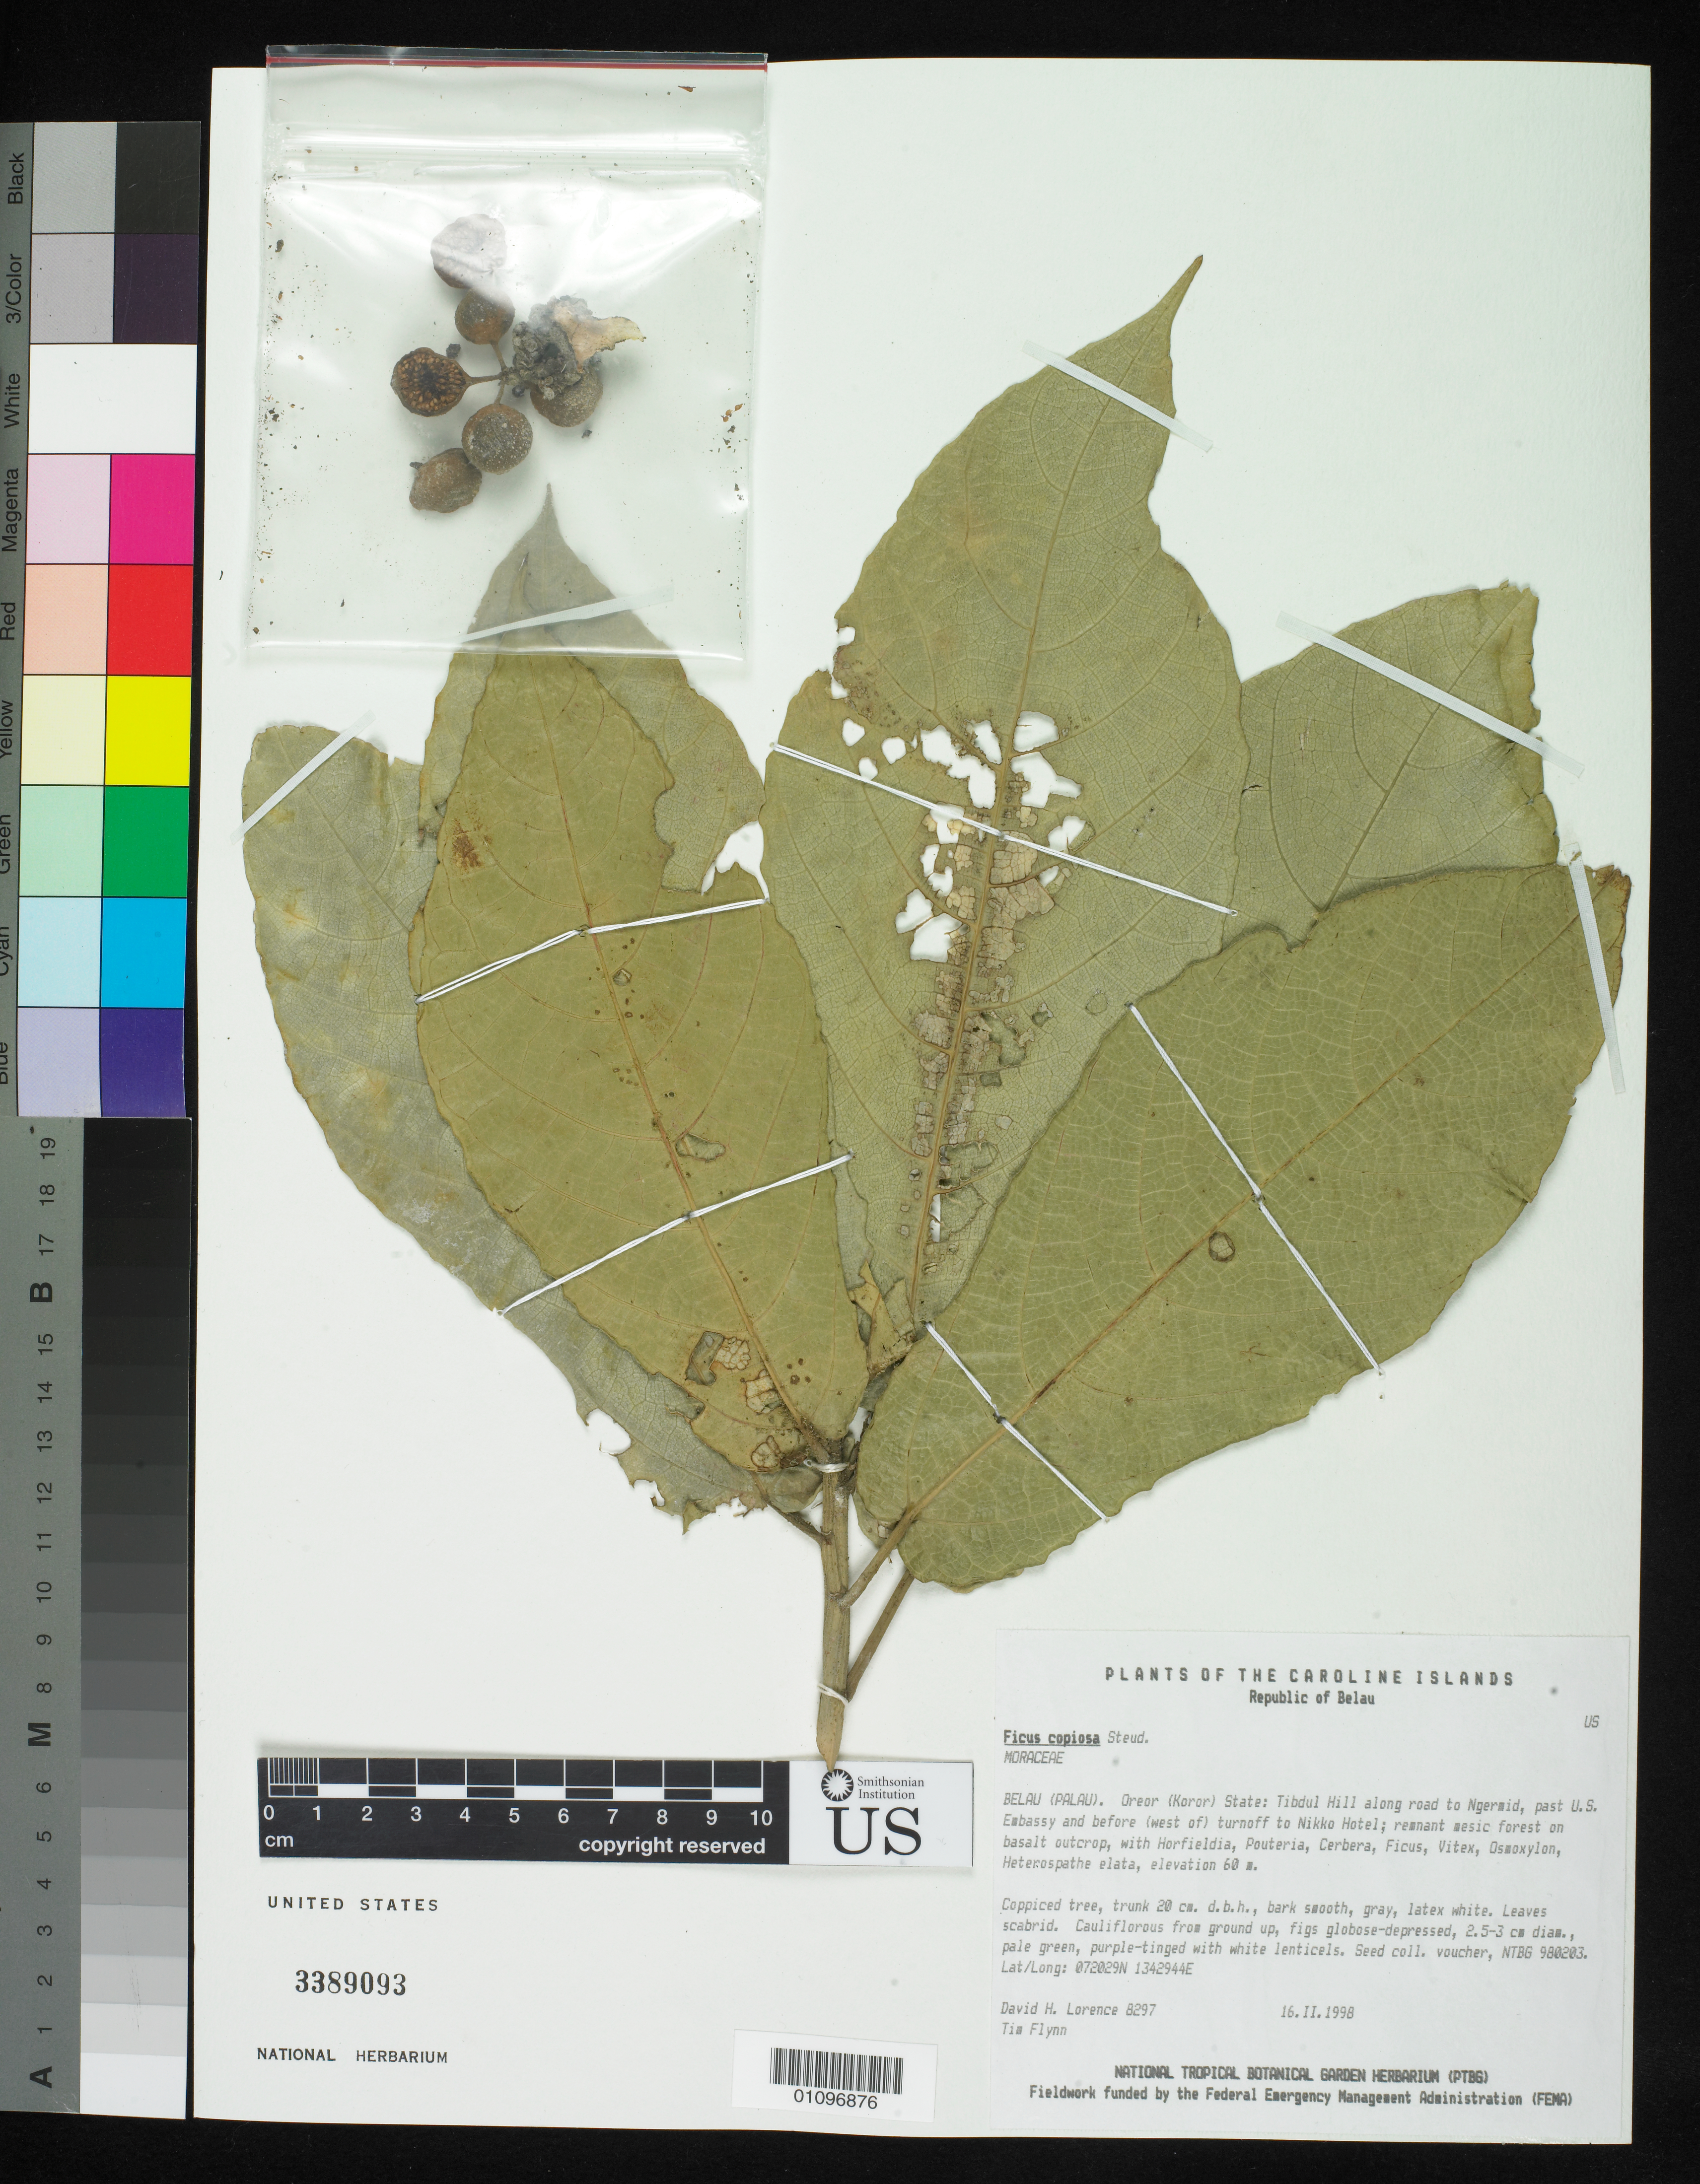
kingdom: Plantae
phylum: Tracheophyta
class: Magnoliopsida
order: Rosales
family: Moraceae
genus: Ficus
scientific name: Ficus copiosa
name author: Steud.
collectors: D. Lorence & D. Flynn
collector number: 8297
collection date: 1998-02-16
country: Palau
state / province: Koror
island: Oreor (Koror)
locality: Tibdul Hill along road to Ngermud, past U.S. Embassy and before (west of) turnoff to Nikko Hotel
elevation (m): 60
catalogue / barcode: US 3389093